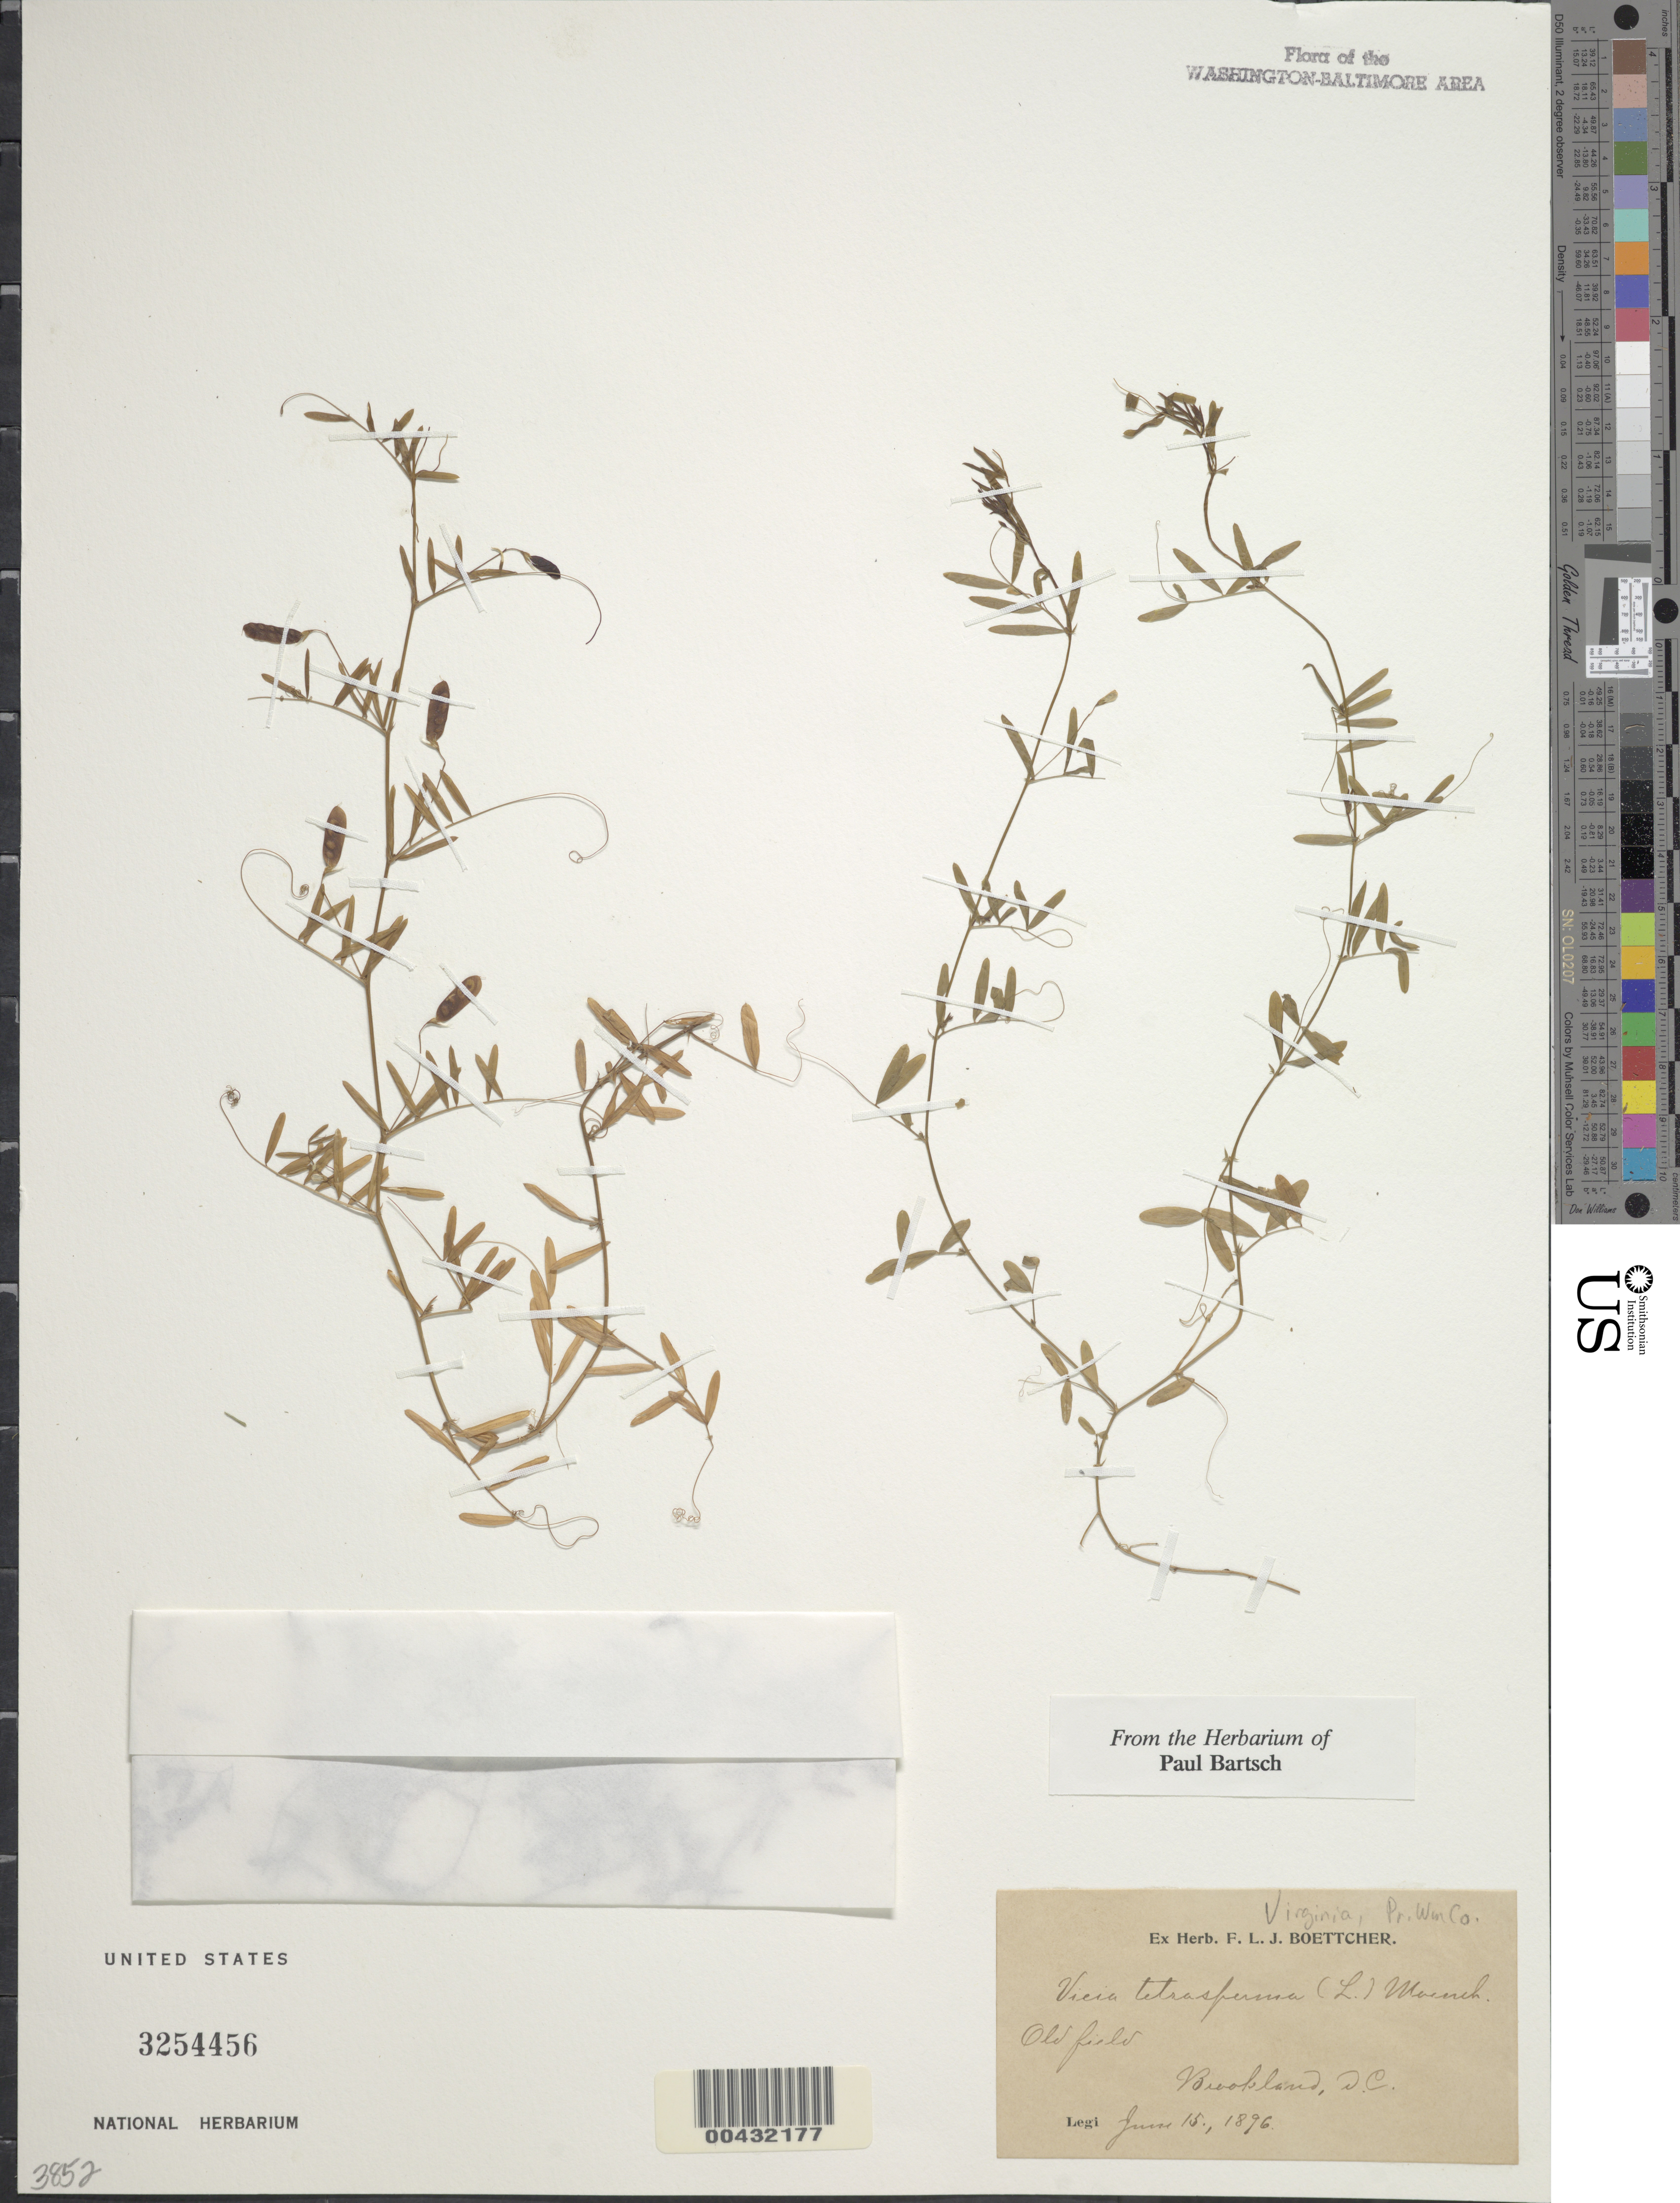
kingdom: Plantae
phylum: Tracheophyta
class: Magnoliopsida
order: Fabales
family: Fabaceae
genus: Vicia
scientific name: Vicia tetrasperma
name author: (L.) Schreb.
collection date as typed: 10 Jun 1896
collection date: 1896-06-10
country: United States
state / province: District of Columbia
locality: Hillsdale, Stickwood Branch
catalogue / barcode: US 3254456